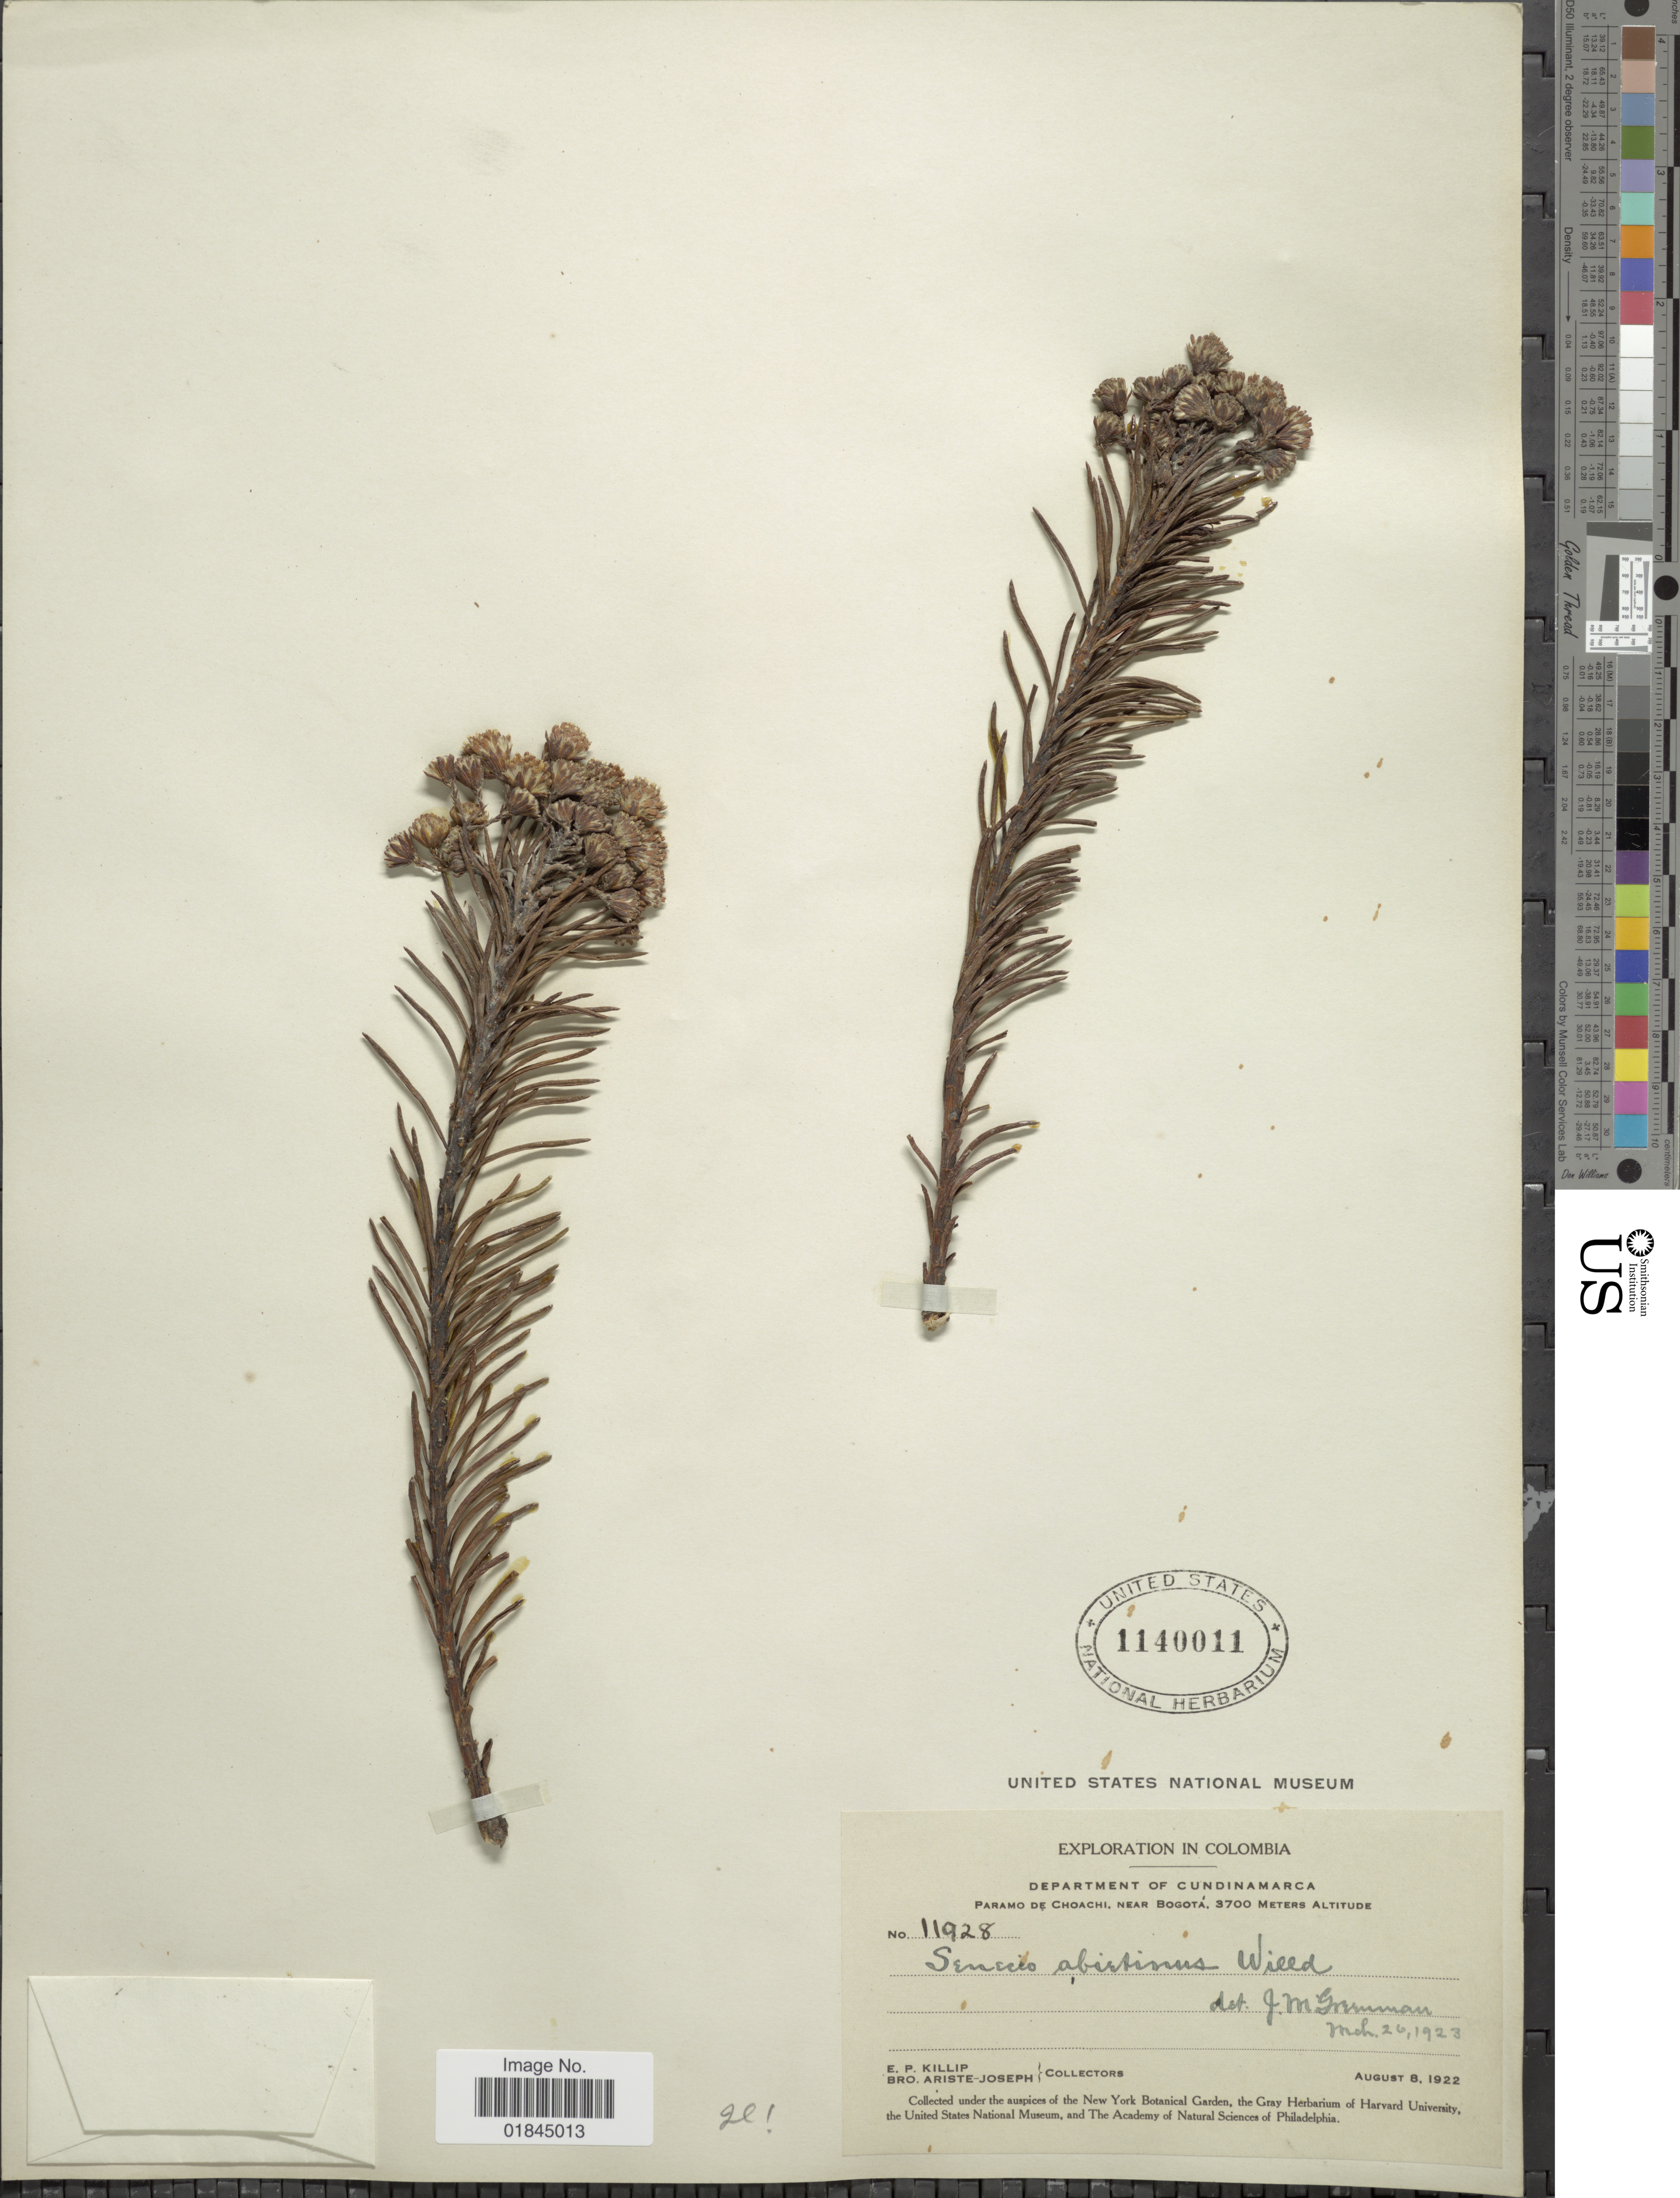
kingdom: Plantae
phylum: Tracheophyta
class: Magnoliopsida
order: Asterales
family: Asteraceae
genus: Pentacalia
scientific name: Pentacalia abietina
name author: (Willd. ex Wedd.) Cuatrec.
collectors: E. P. Killip & Bro. Ariste-Joseph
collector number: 11928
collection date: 1922-08-08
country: Colombia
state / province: Cundinamarca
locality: Paramo de Choachi, near Bogota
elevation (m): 3700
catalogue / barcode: US 1140011